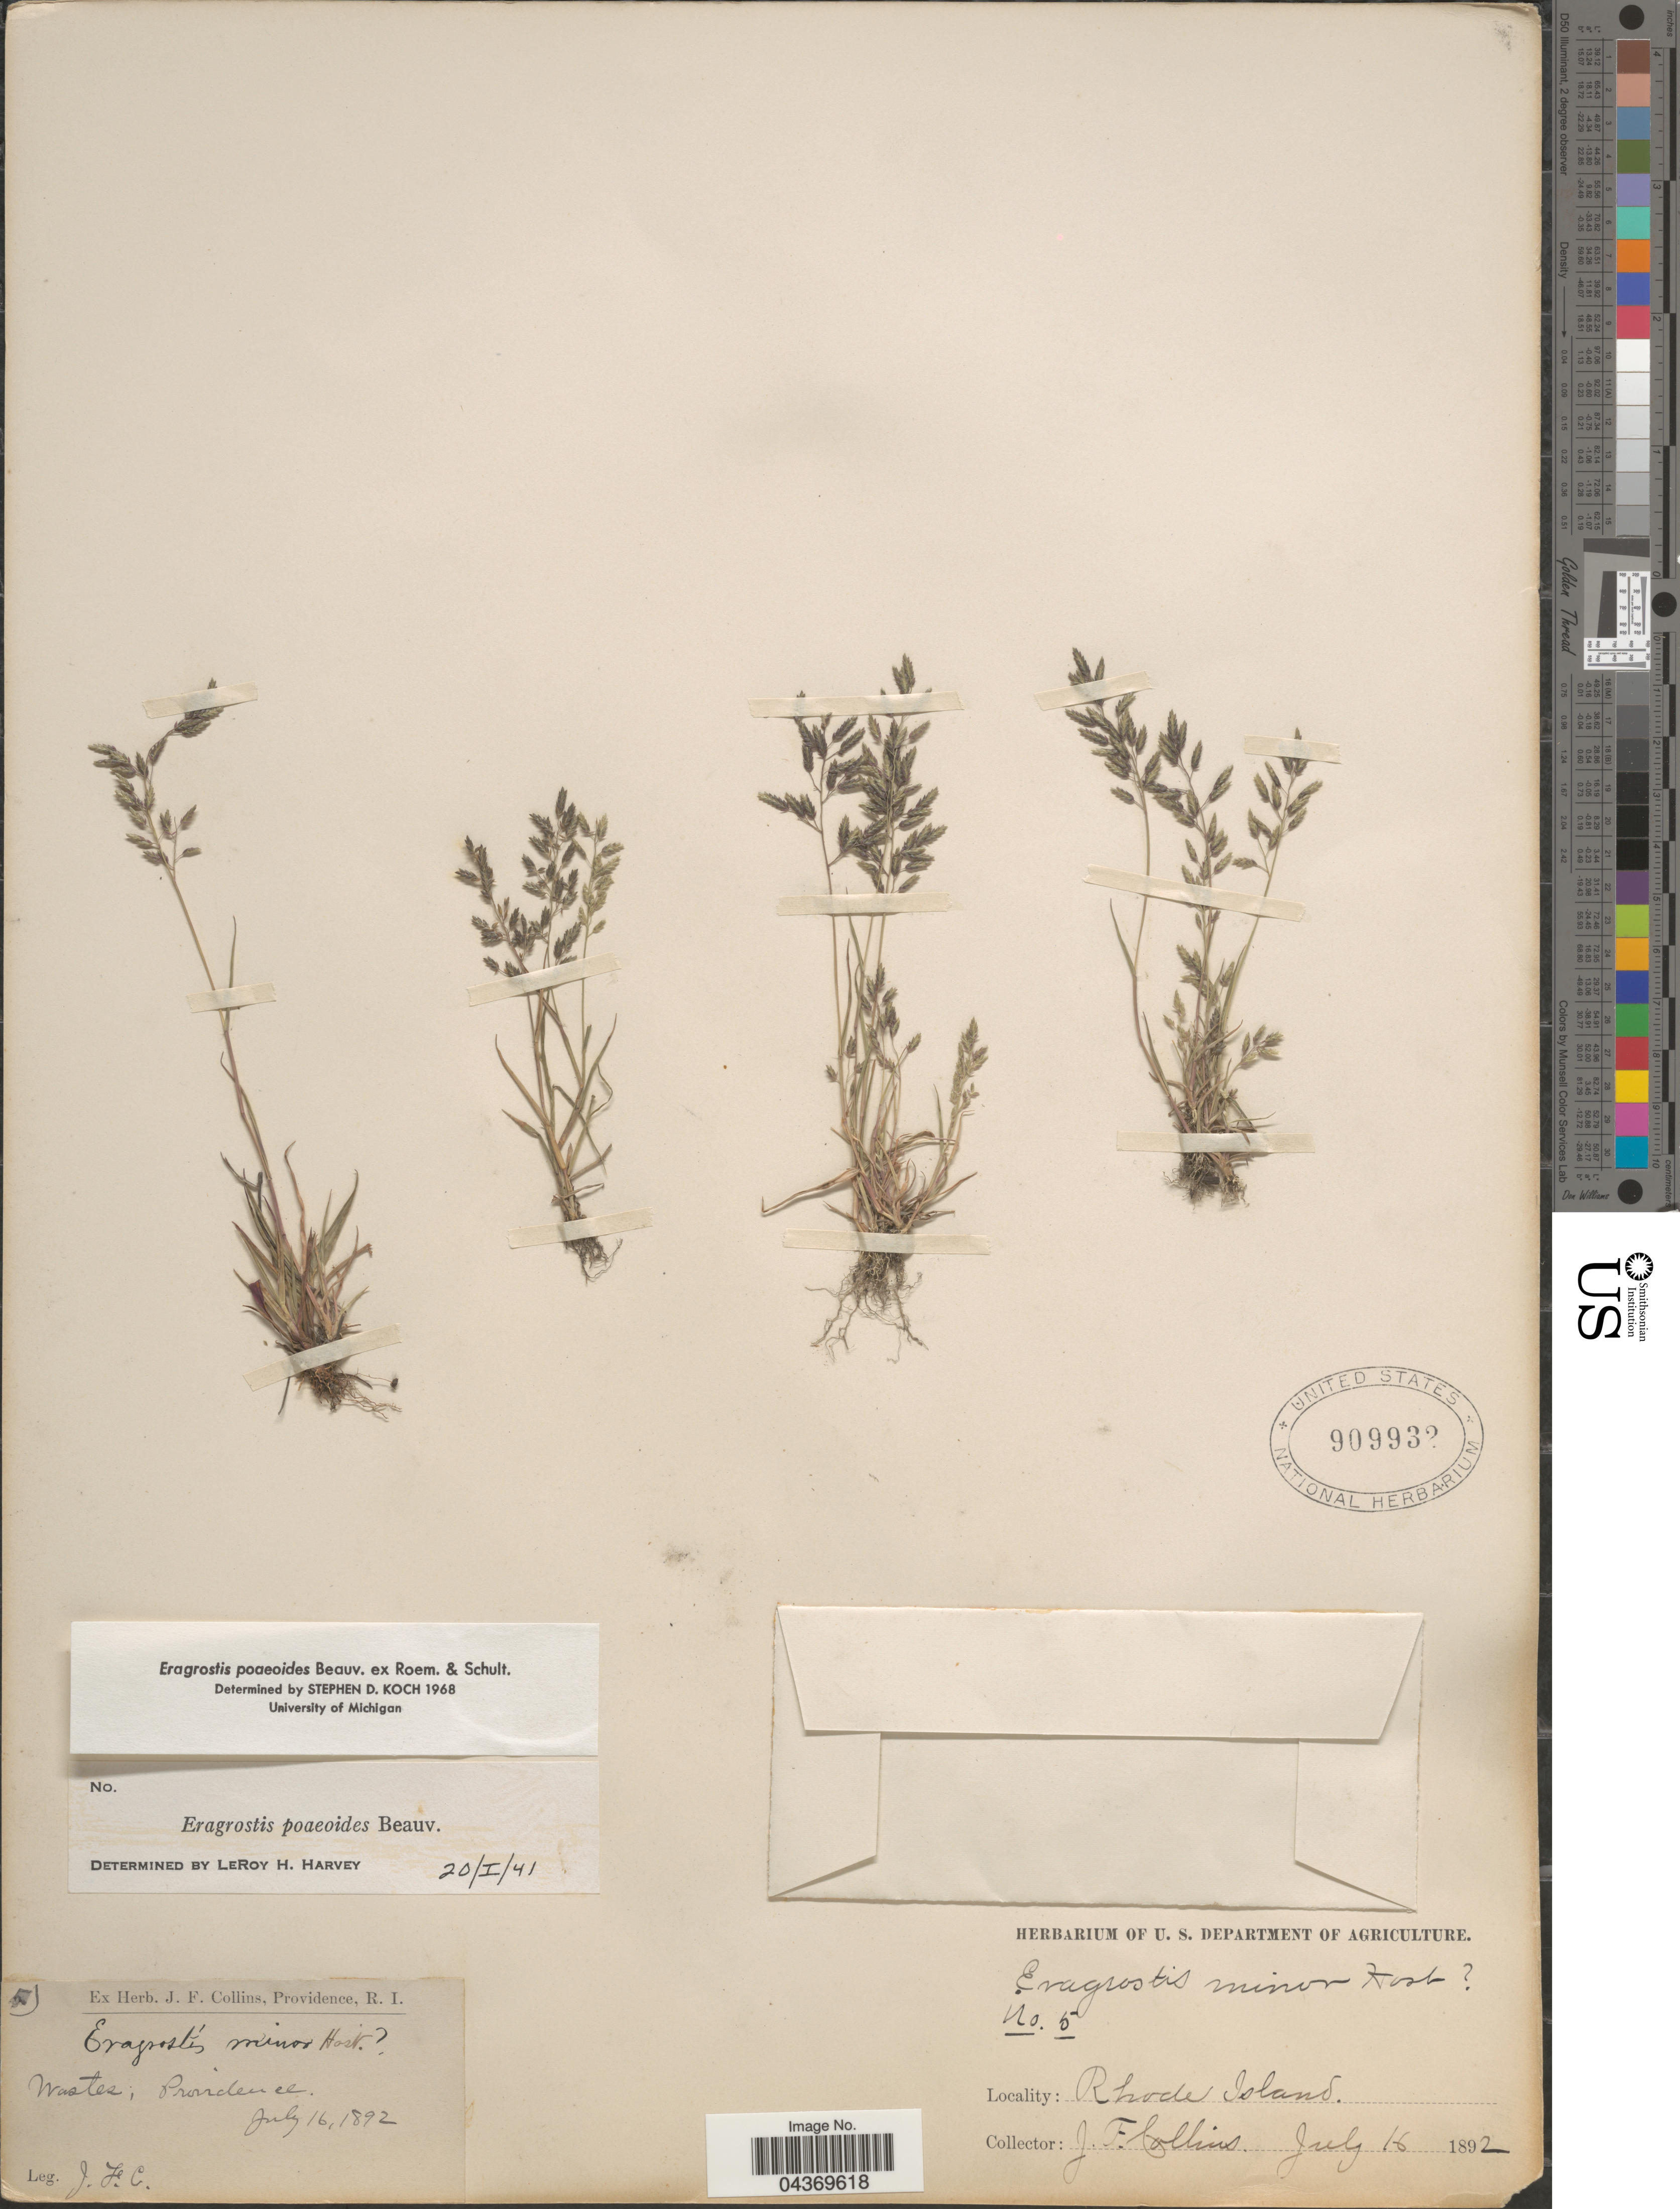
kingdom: Plantae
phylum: Tracheophyta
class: Liliopsida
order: Poales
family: Poaceae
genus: Eragrostis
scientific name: Eragrostis minor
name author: Host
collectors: J. Collins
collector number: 5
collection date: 1892-07-16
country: United States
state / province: Rhode Island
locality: Wastes; Providence.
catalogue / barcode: US 909932